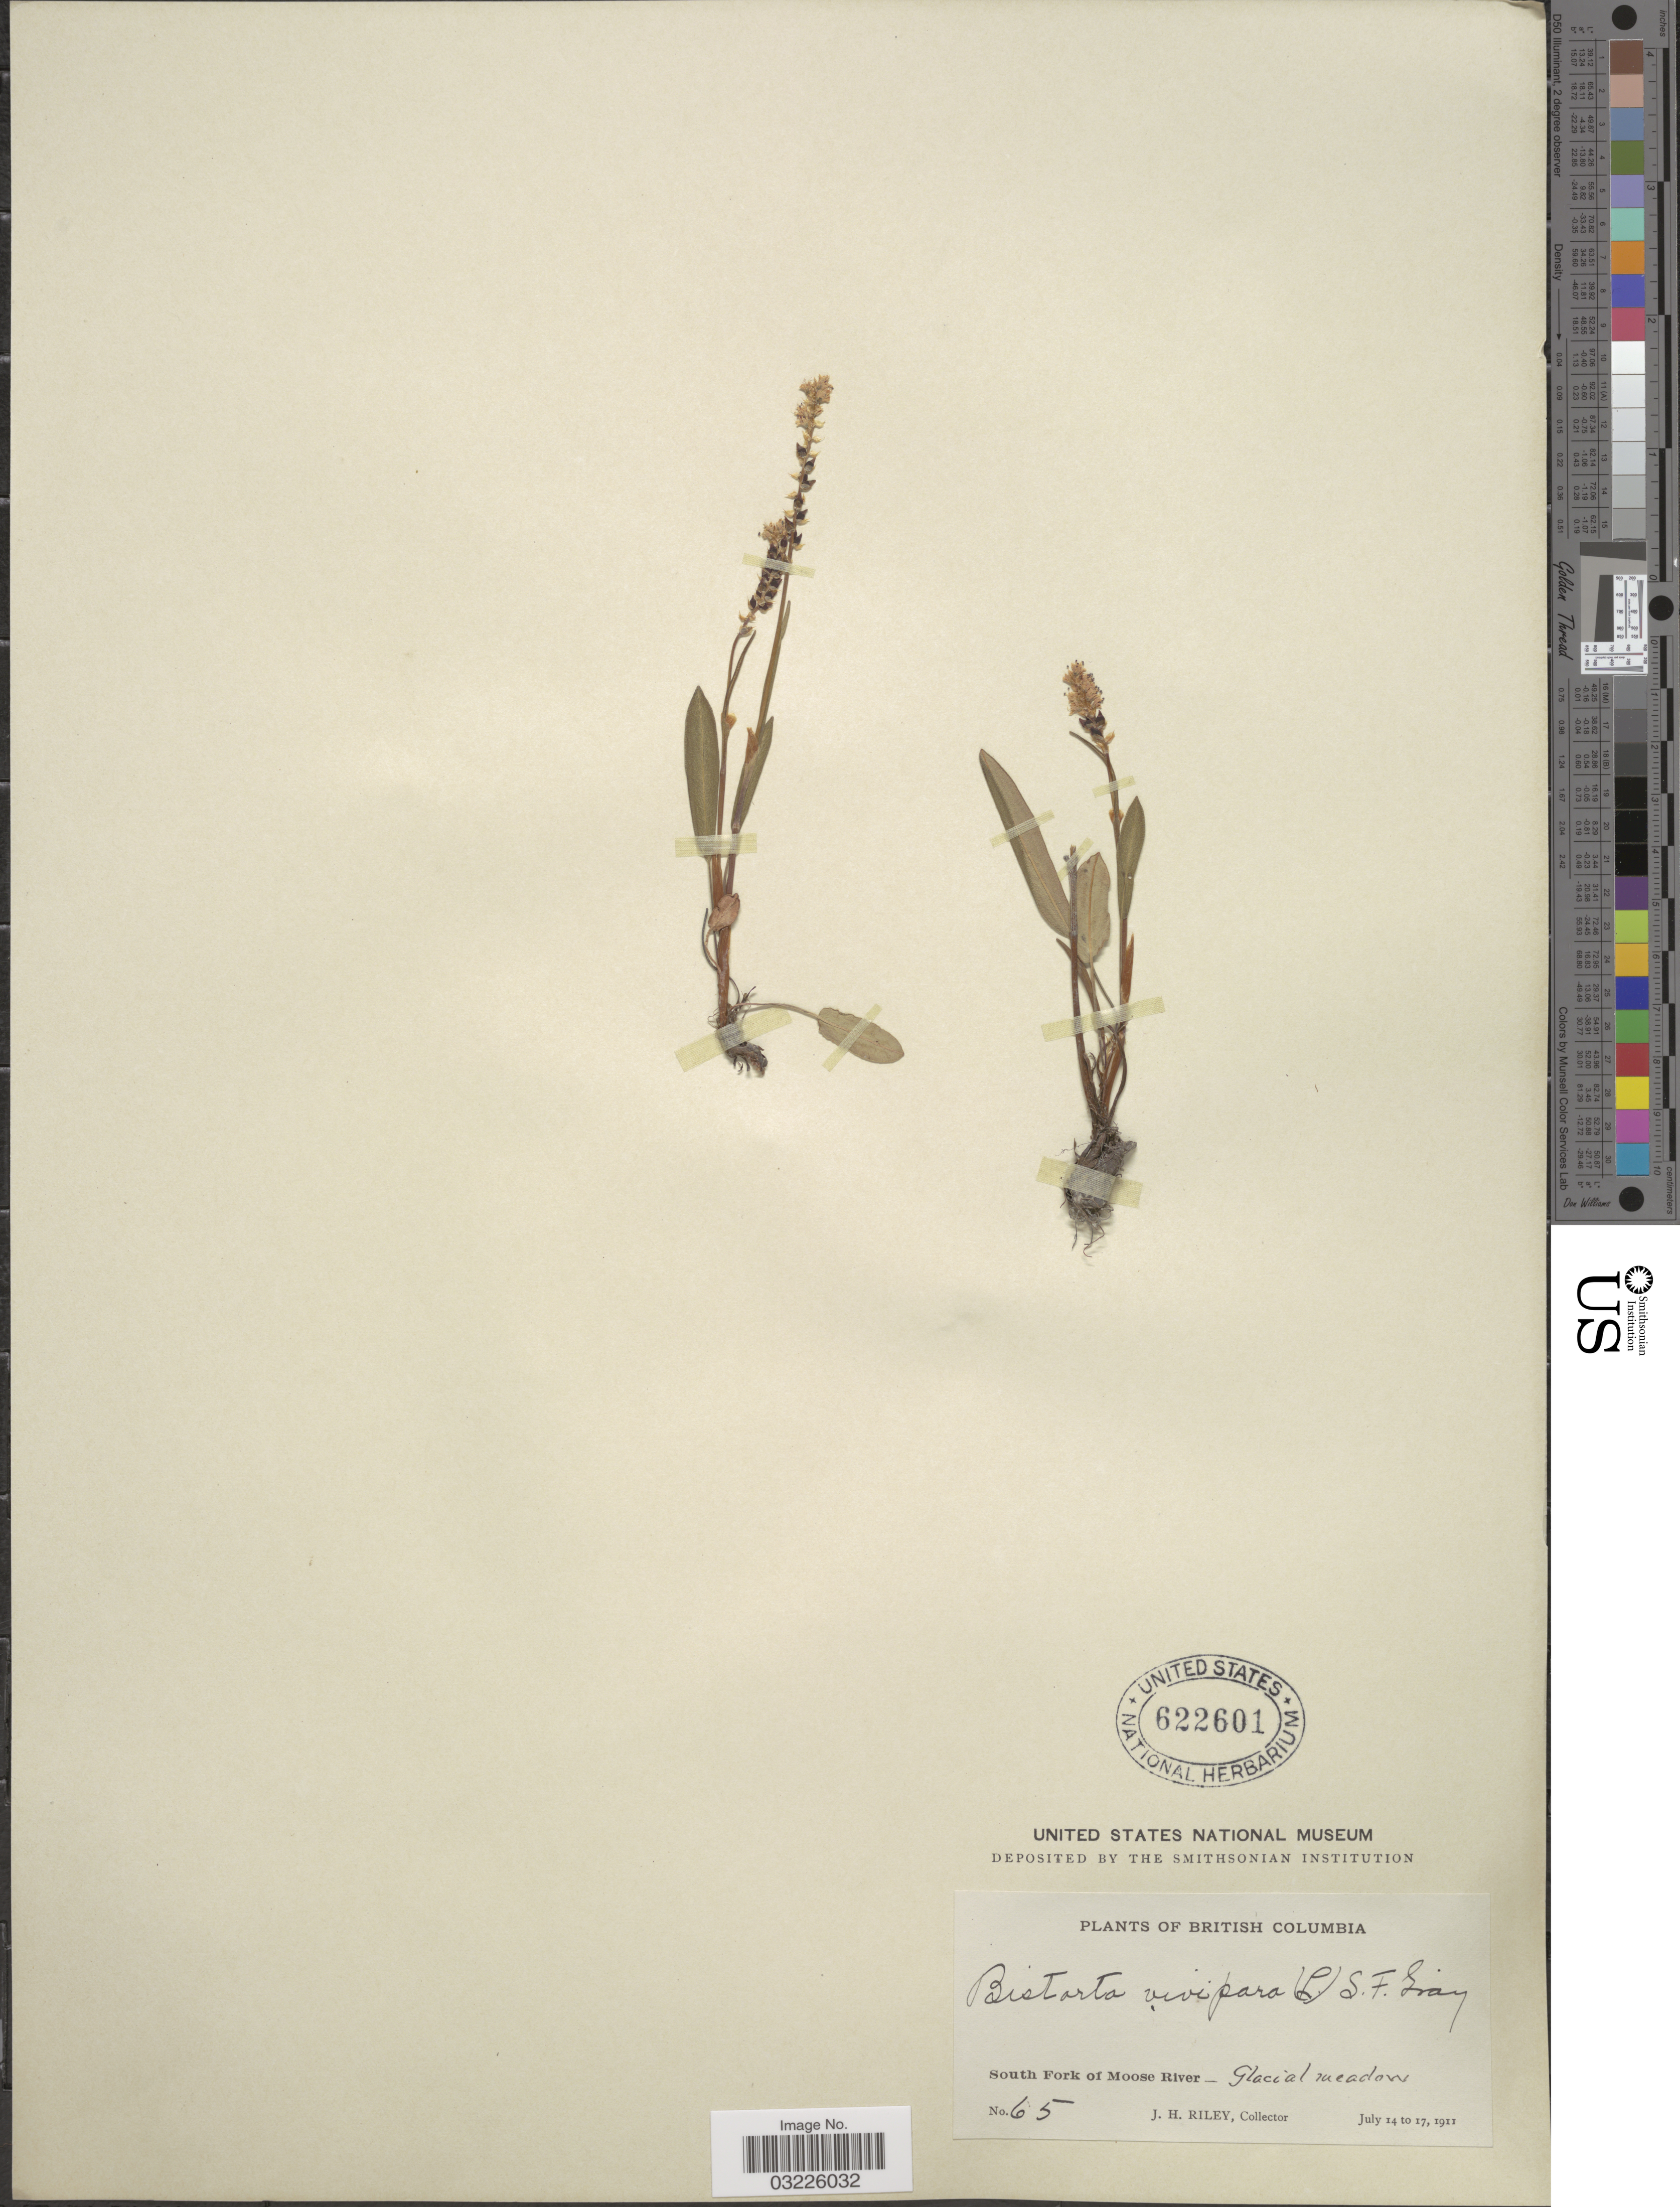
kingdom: Plantae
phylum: Tracheophyta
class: Magnoliopsida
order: Caryophyllales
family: Polygonaceae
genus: Bistorta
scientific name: Bistorta vivipara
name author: (L.) Delarbre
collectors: J. H. Riley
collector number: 65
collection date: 1911-07-14/1911-07-17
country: Canada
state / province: British Columbia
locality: South Fork of Moose River. Glacial Meadow.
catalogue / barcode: US 622601